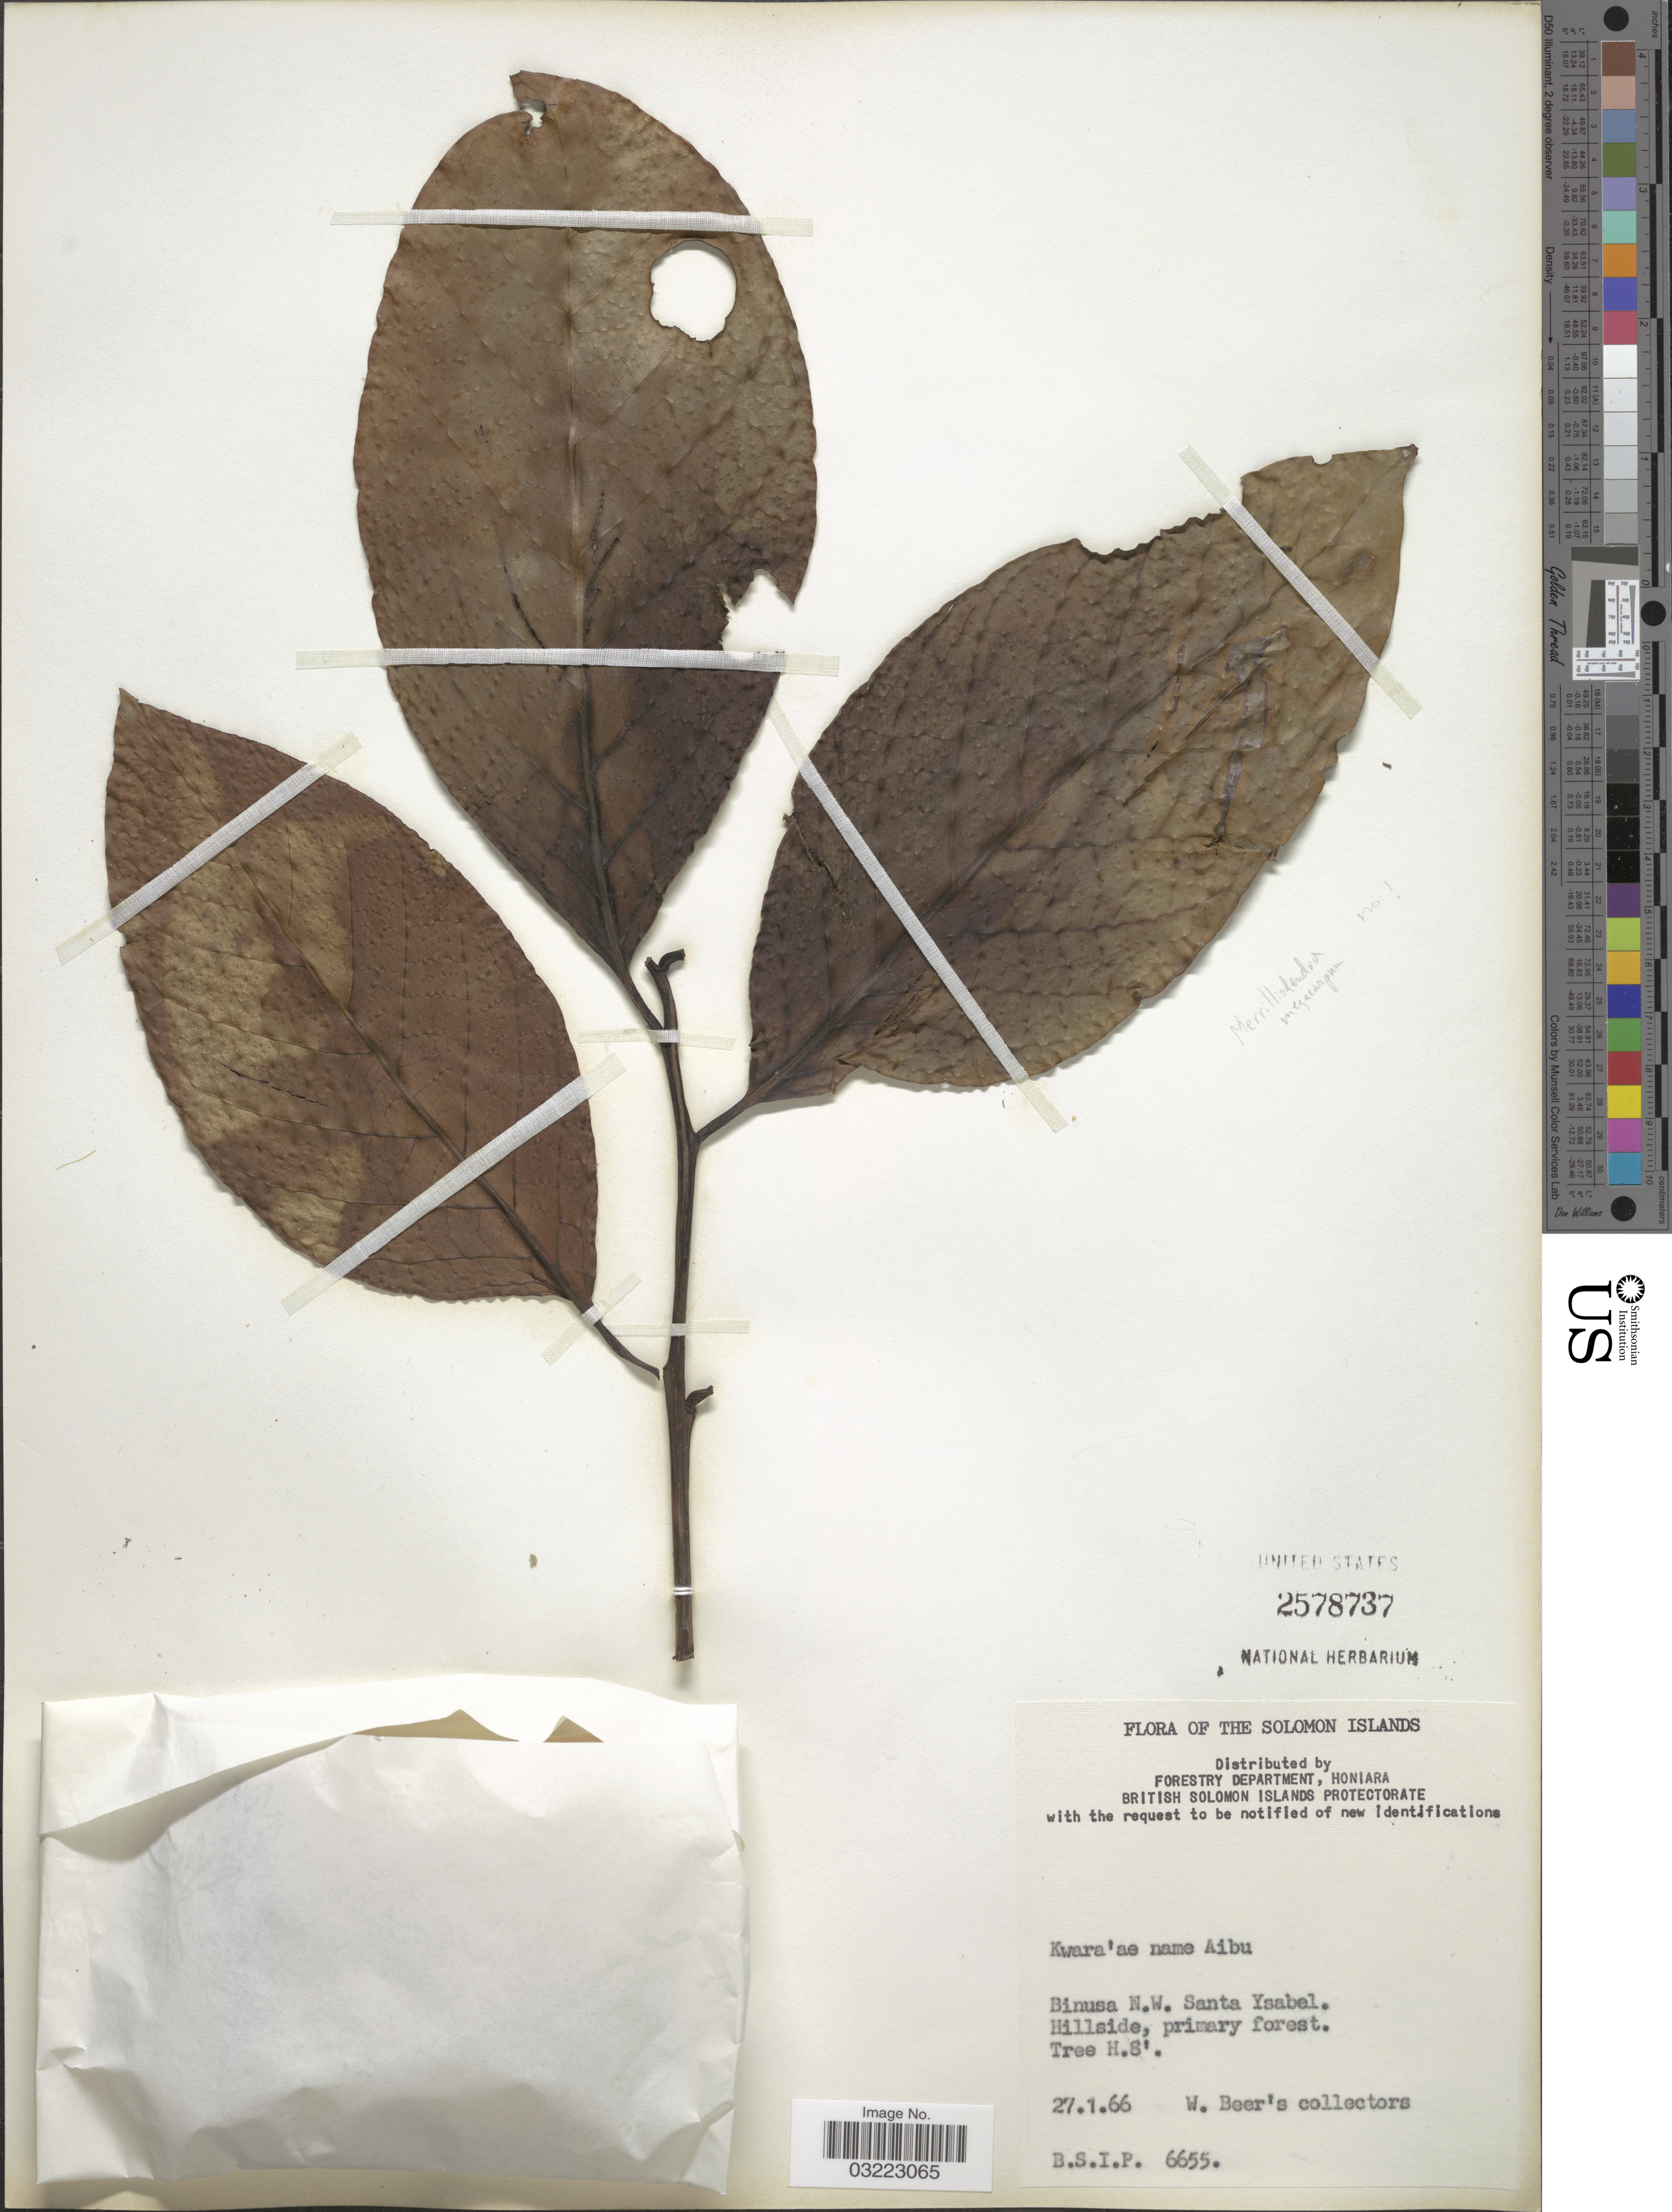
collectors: W. Beer's Collectors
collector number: B.S.I.P. 6655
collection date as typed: Transcribed d/m/y: 27/1/66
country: Solomon Islands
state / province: Solomon Islands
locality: Binusa N.W. Santa Ysabel.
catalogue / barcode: US 2578737